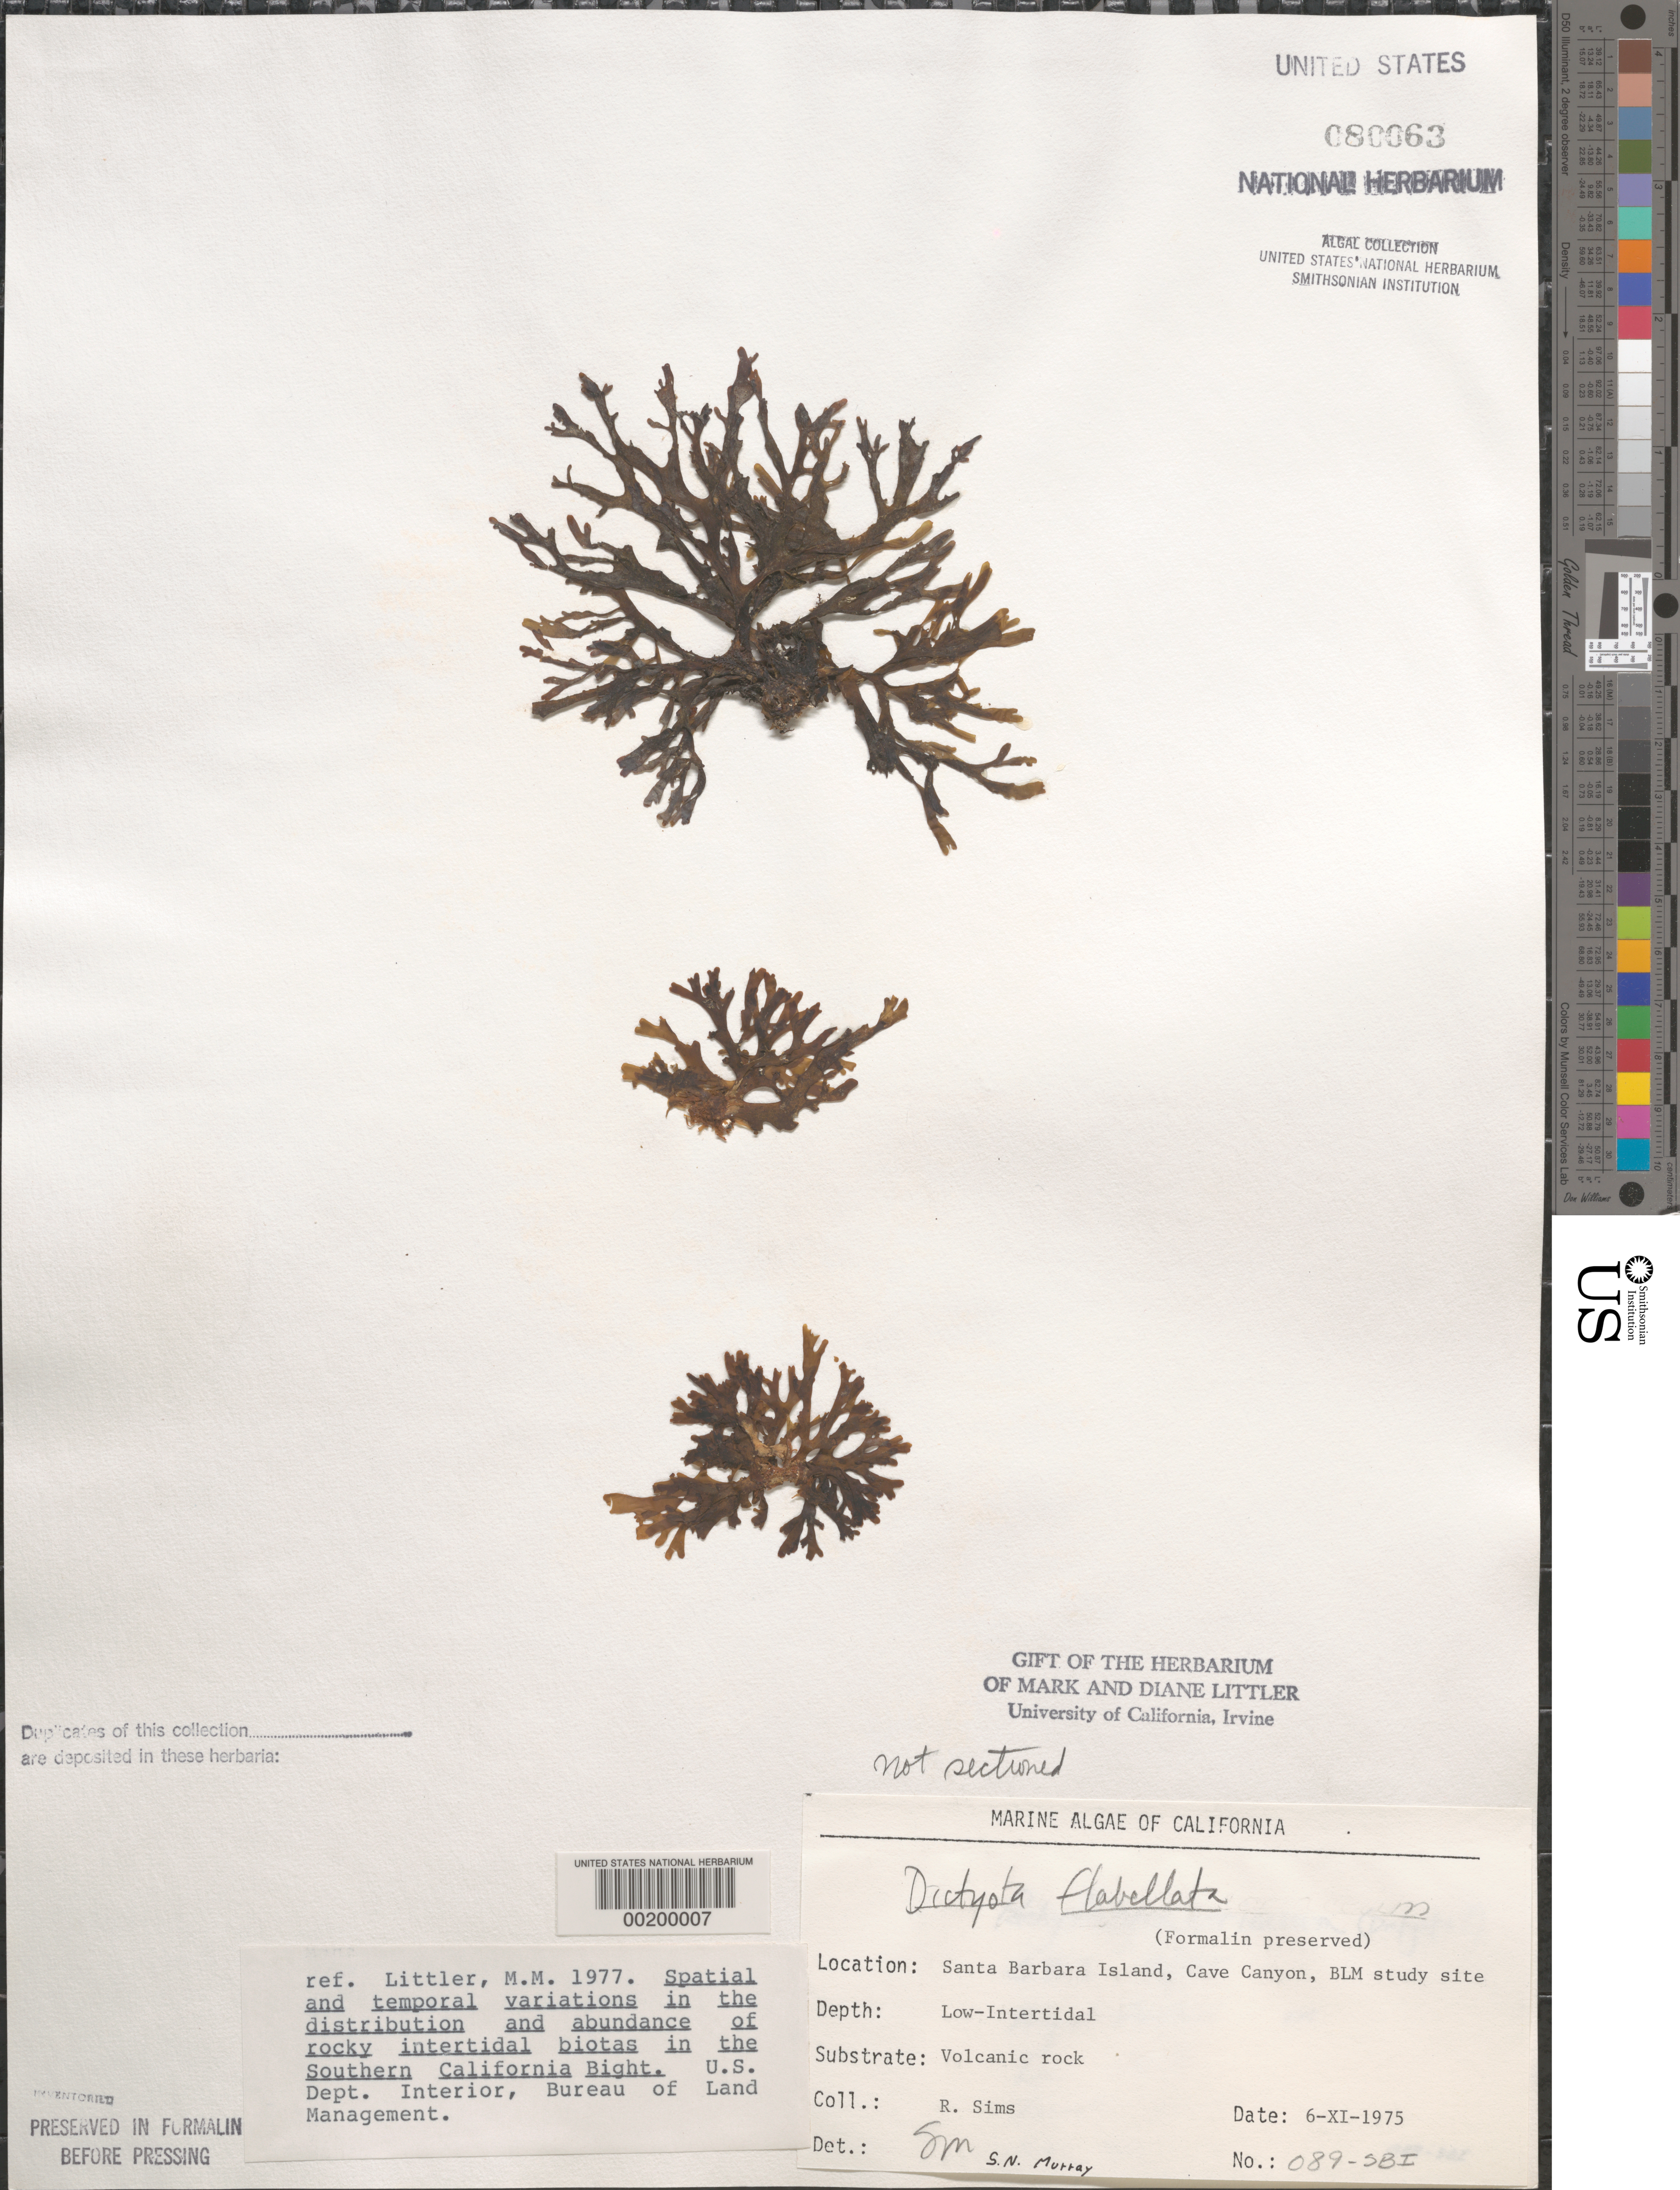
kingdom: Chromista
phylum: Ochrophyta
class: Phaeophyceae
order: Dictyotales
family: Dictyotaceae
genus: Dictyota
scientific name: Dictyota flabellata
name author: (Collins) Setch. & N.L. Gardner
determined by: Murray, S. N.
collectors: R. H. Sims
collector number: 089-sbi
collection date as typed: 06 Nov 1975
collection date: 1975-11-06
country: United States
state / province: California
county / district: Santa Barbara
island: Santa Barbara Island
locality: Cave Canyon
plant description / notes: BLM-SOCALBIGHT Rocky Intertidal Survey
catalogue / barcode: US 80063